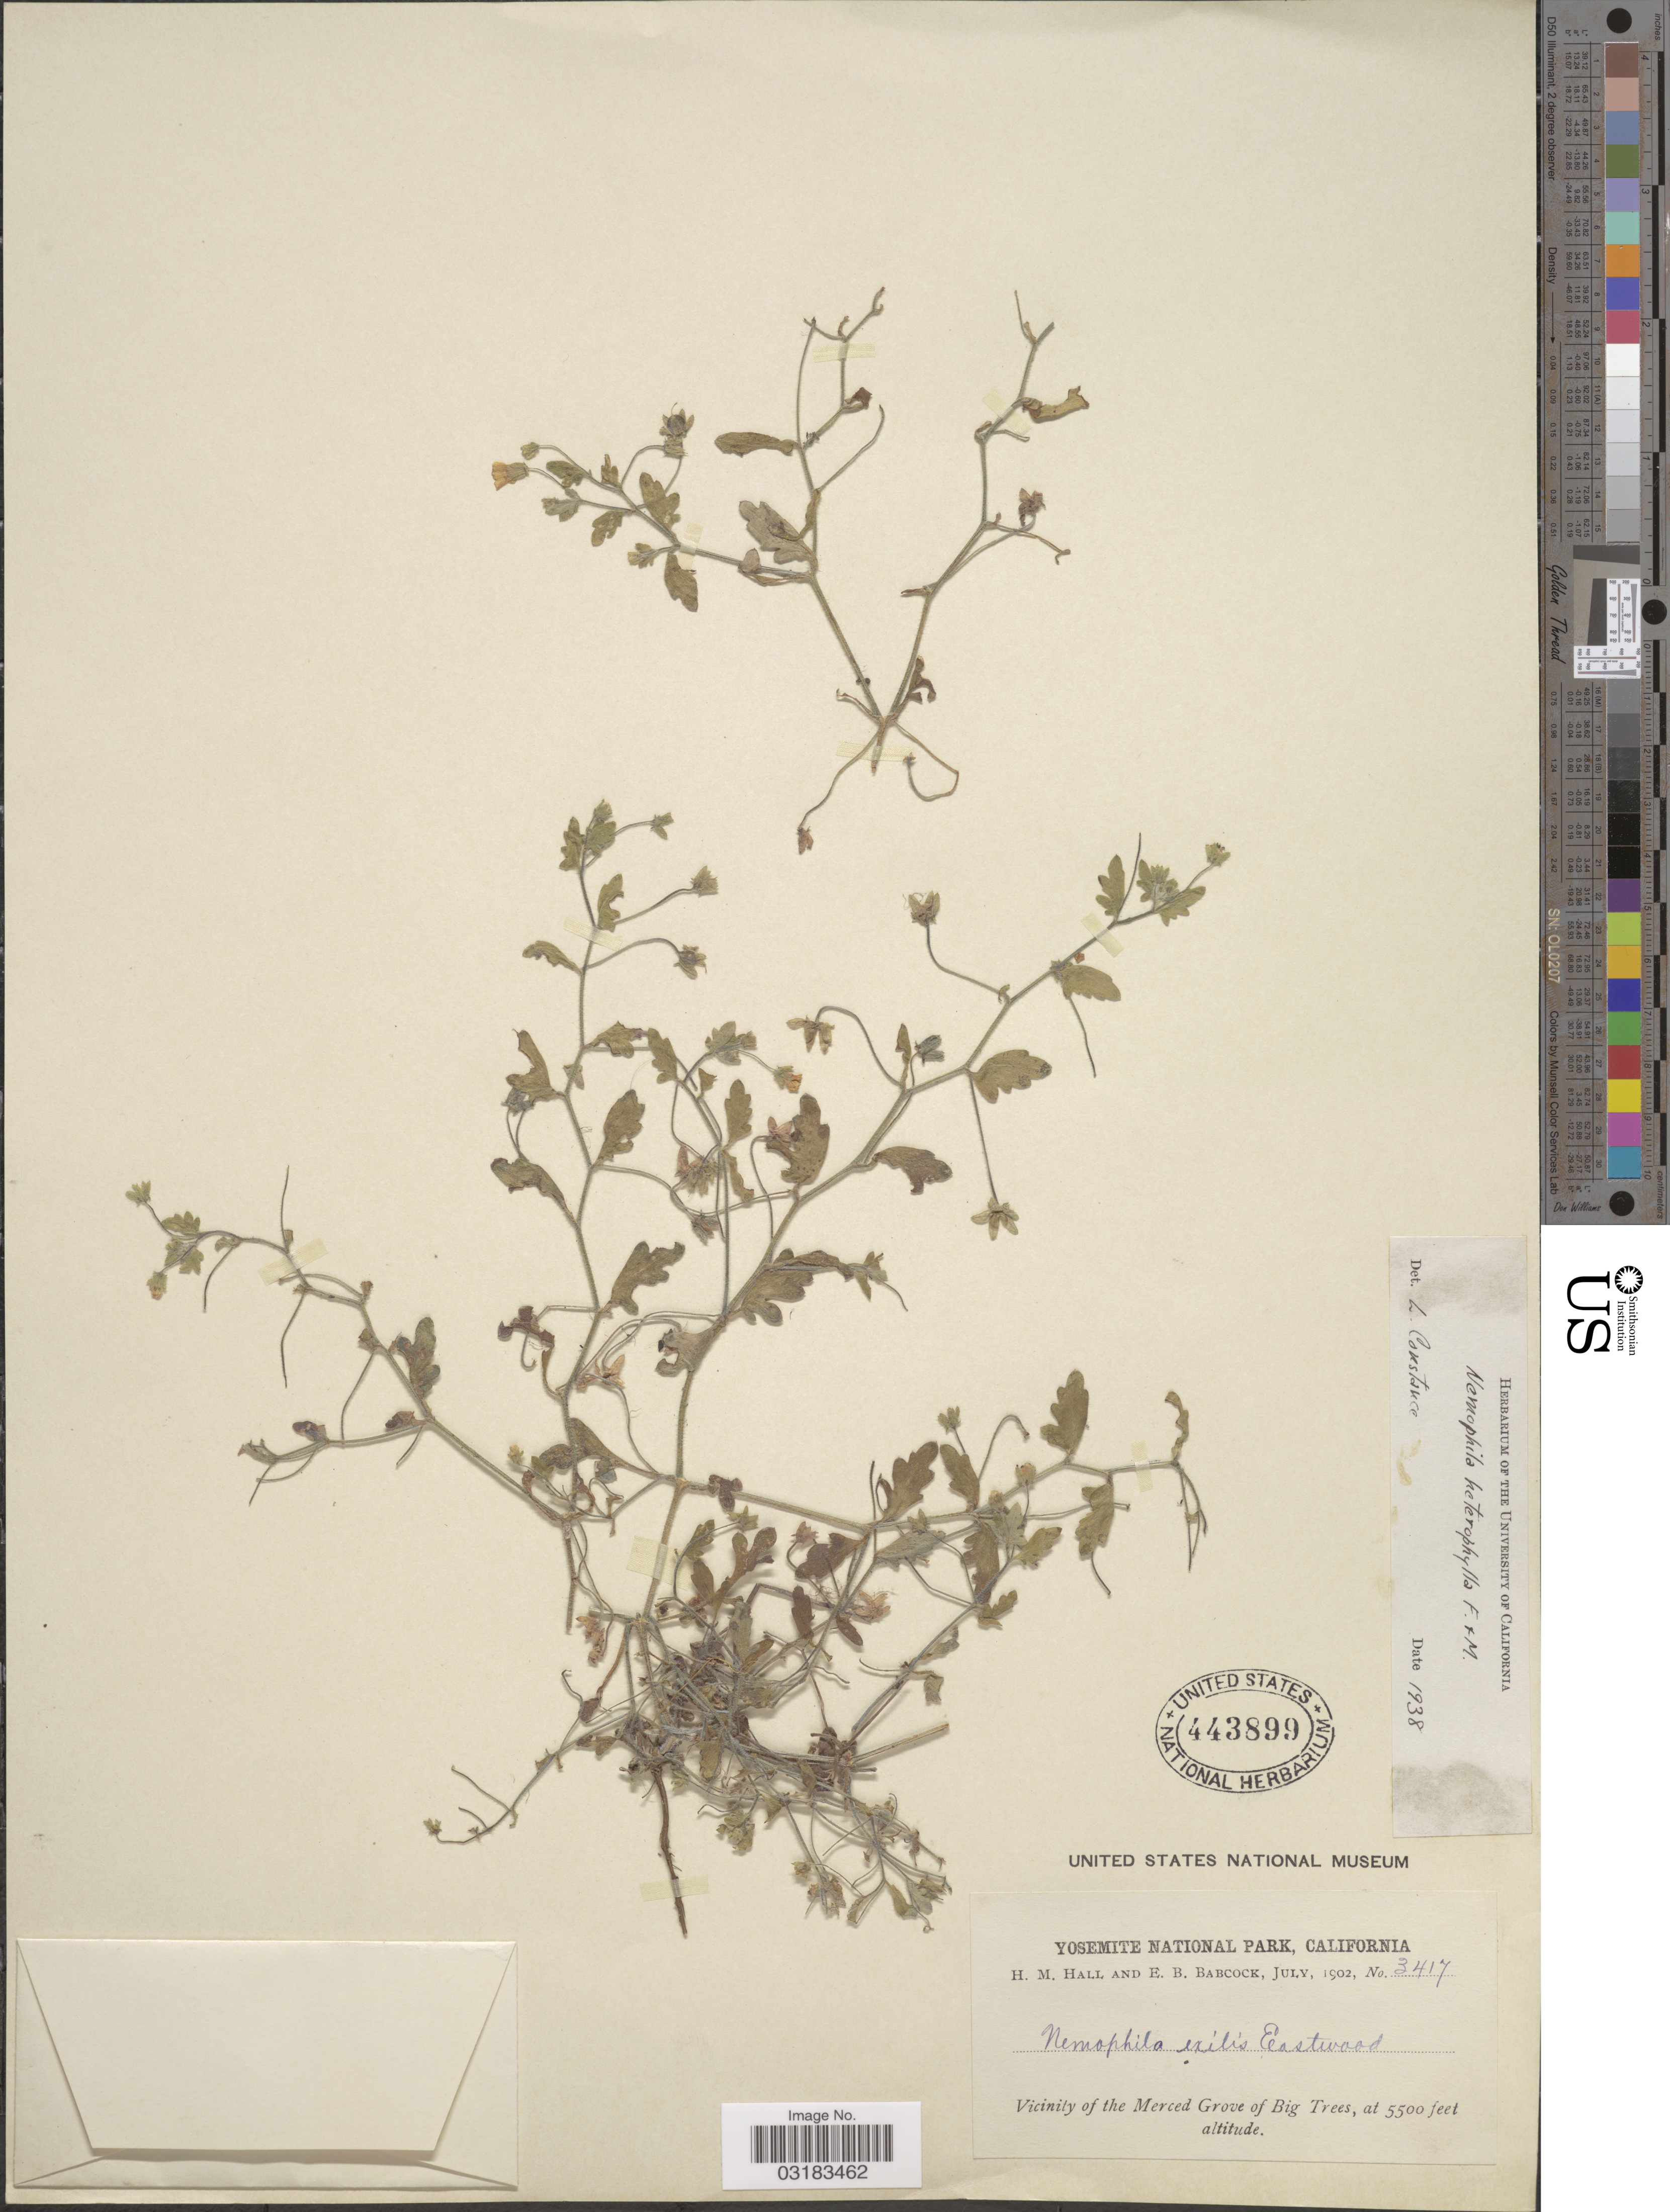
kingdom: Plantae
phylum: Tracheophyta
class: Magnoliopsida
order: Boraginales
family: Hydrophyllaceae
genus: Nemophila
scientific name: Nemophila heterophylla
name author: Fisch. & C.A. Mey.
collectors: H. M. Hall & E. B. Babcock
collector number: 3417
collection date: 1902-07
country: United States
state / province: California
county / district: Mariposa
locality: Yosemite National Park. Vicinity of the Merced Grove of Big Trees.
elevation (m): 1676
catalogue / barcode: US 443899